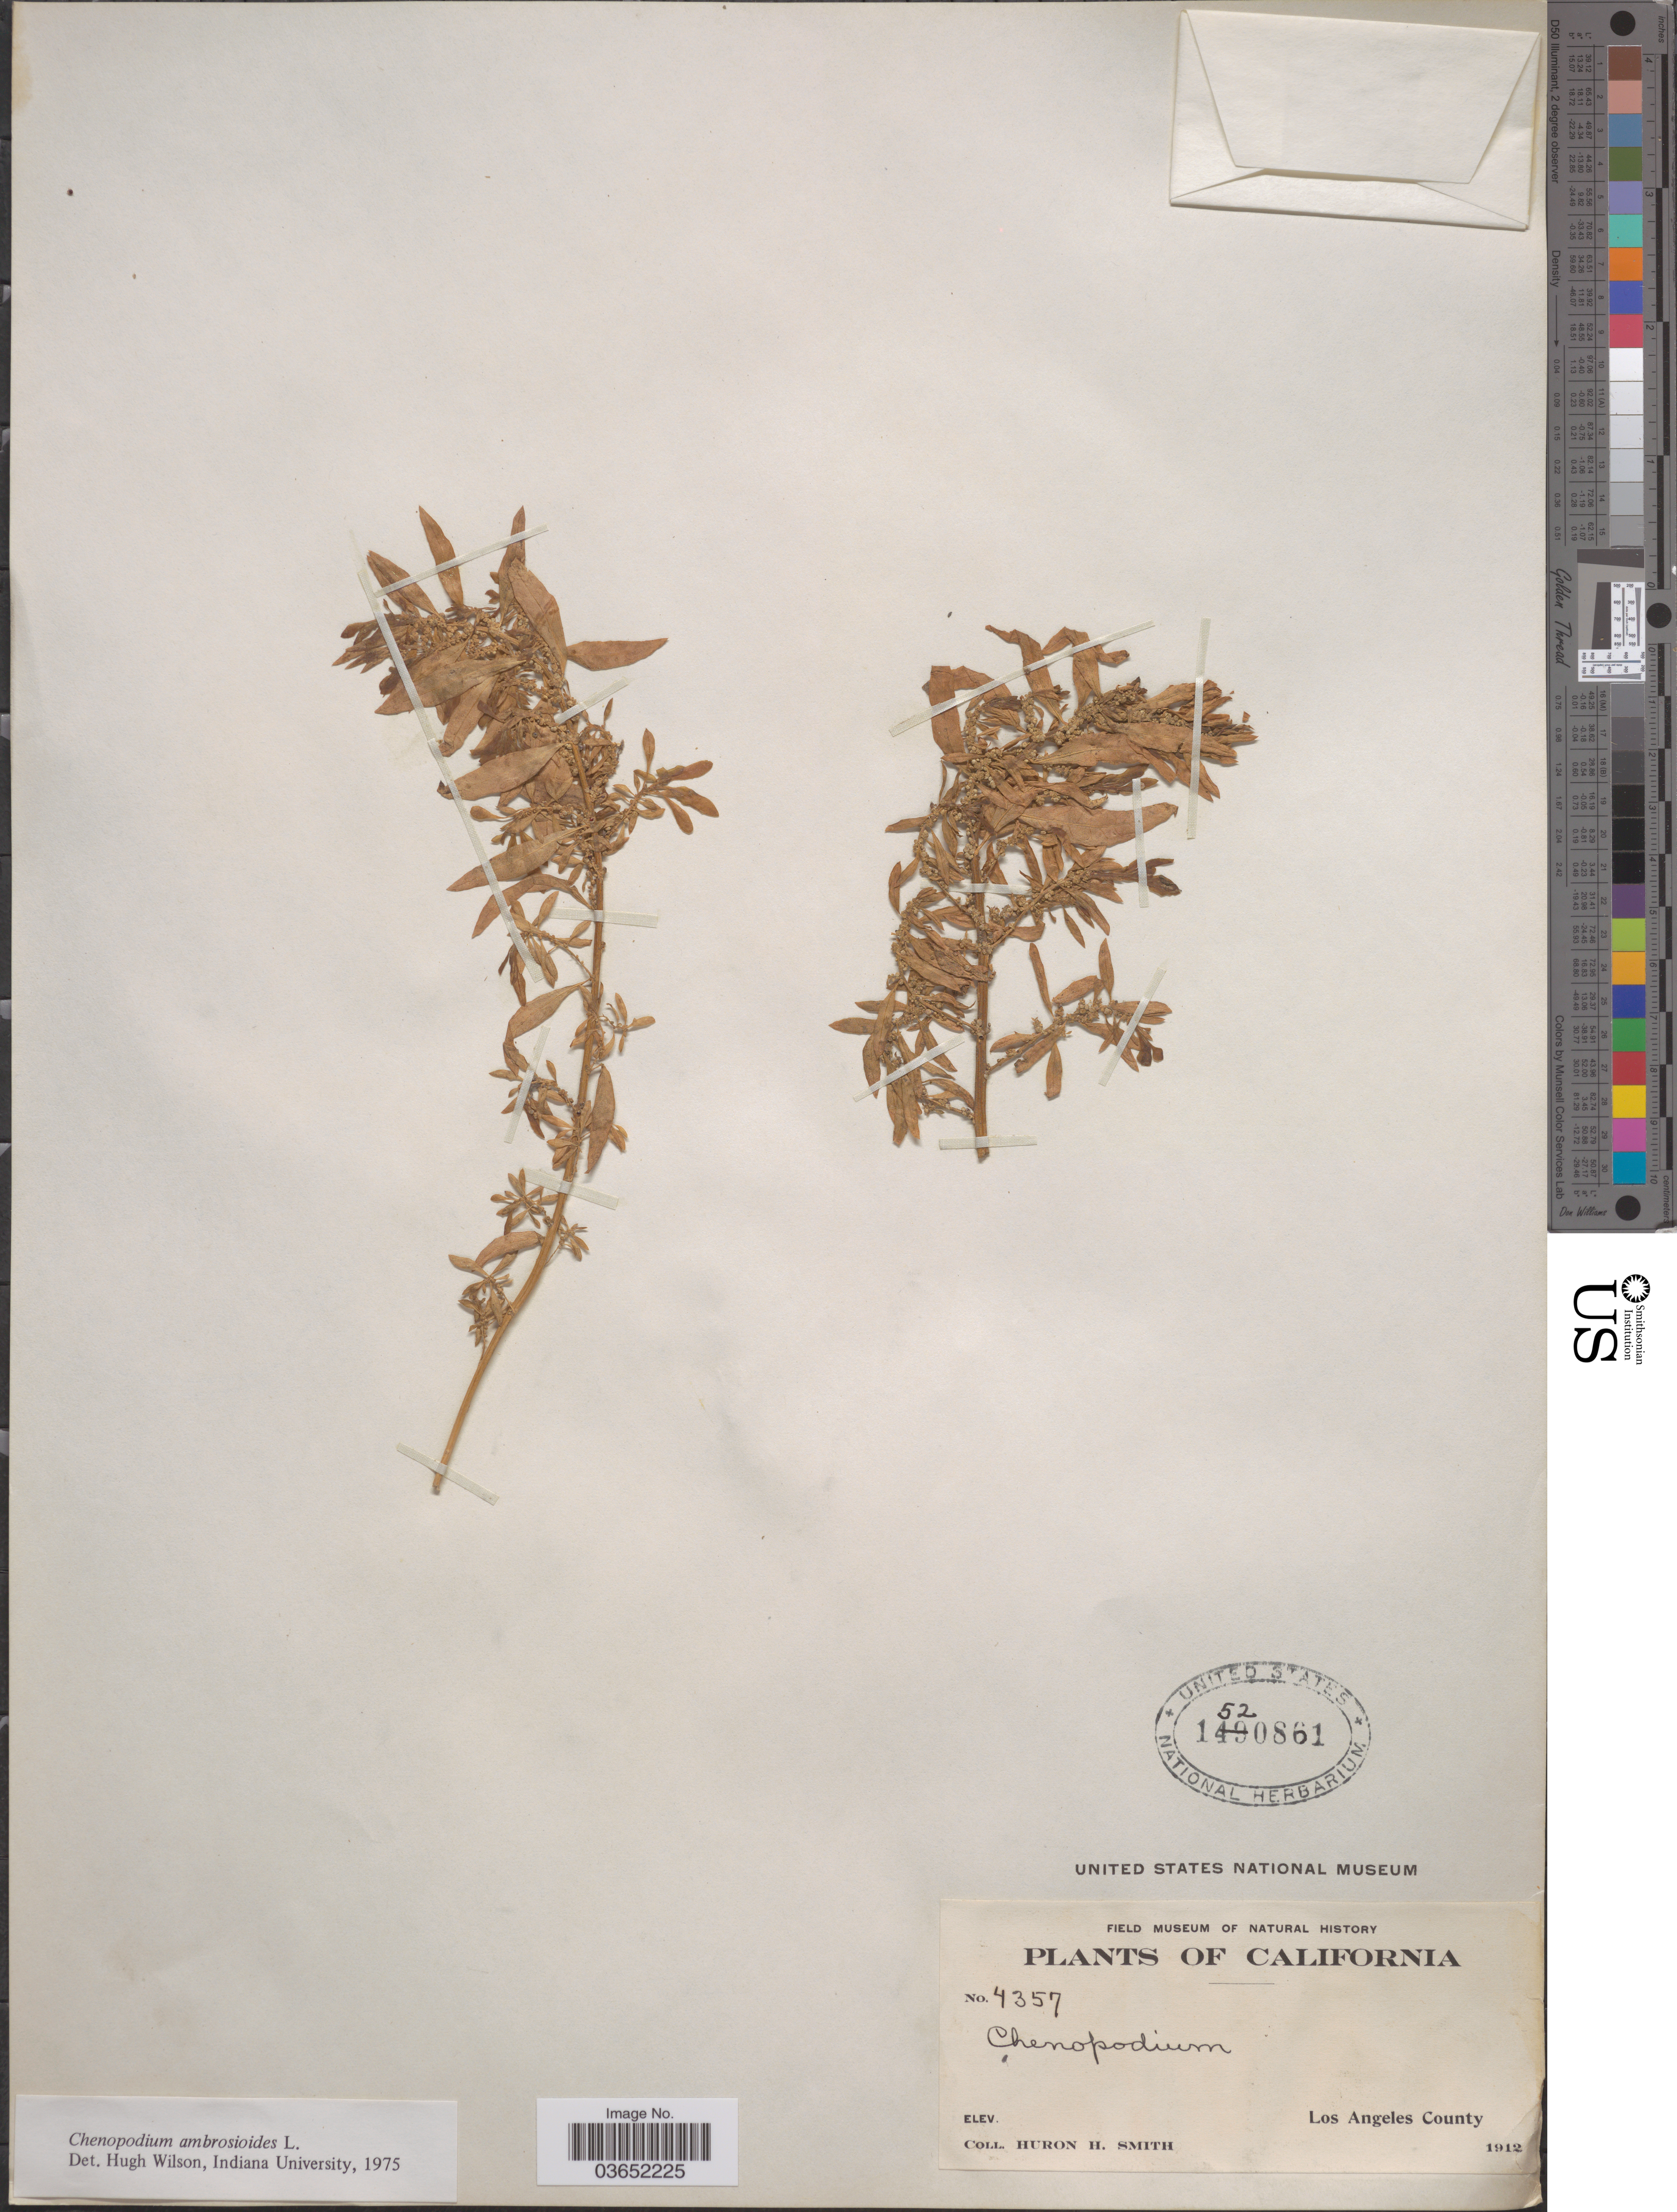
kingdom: Plantae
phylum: Tracheophyta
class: Magnoliopsida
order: Caryophyllales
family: Amaranthaceae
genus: Chenopodium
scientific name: Chenopodium ambrosioides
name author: L.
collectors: Huron H. Smith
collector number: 4357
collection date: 1912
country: United States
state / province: California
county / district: Los Angeles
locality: Los Angeles County.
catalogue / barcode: US 1520861